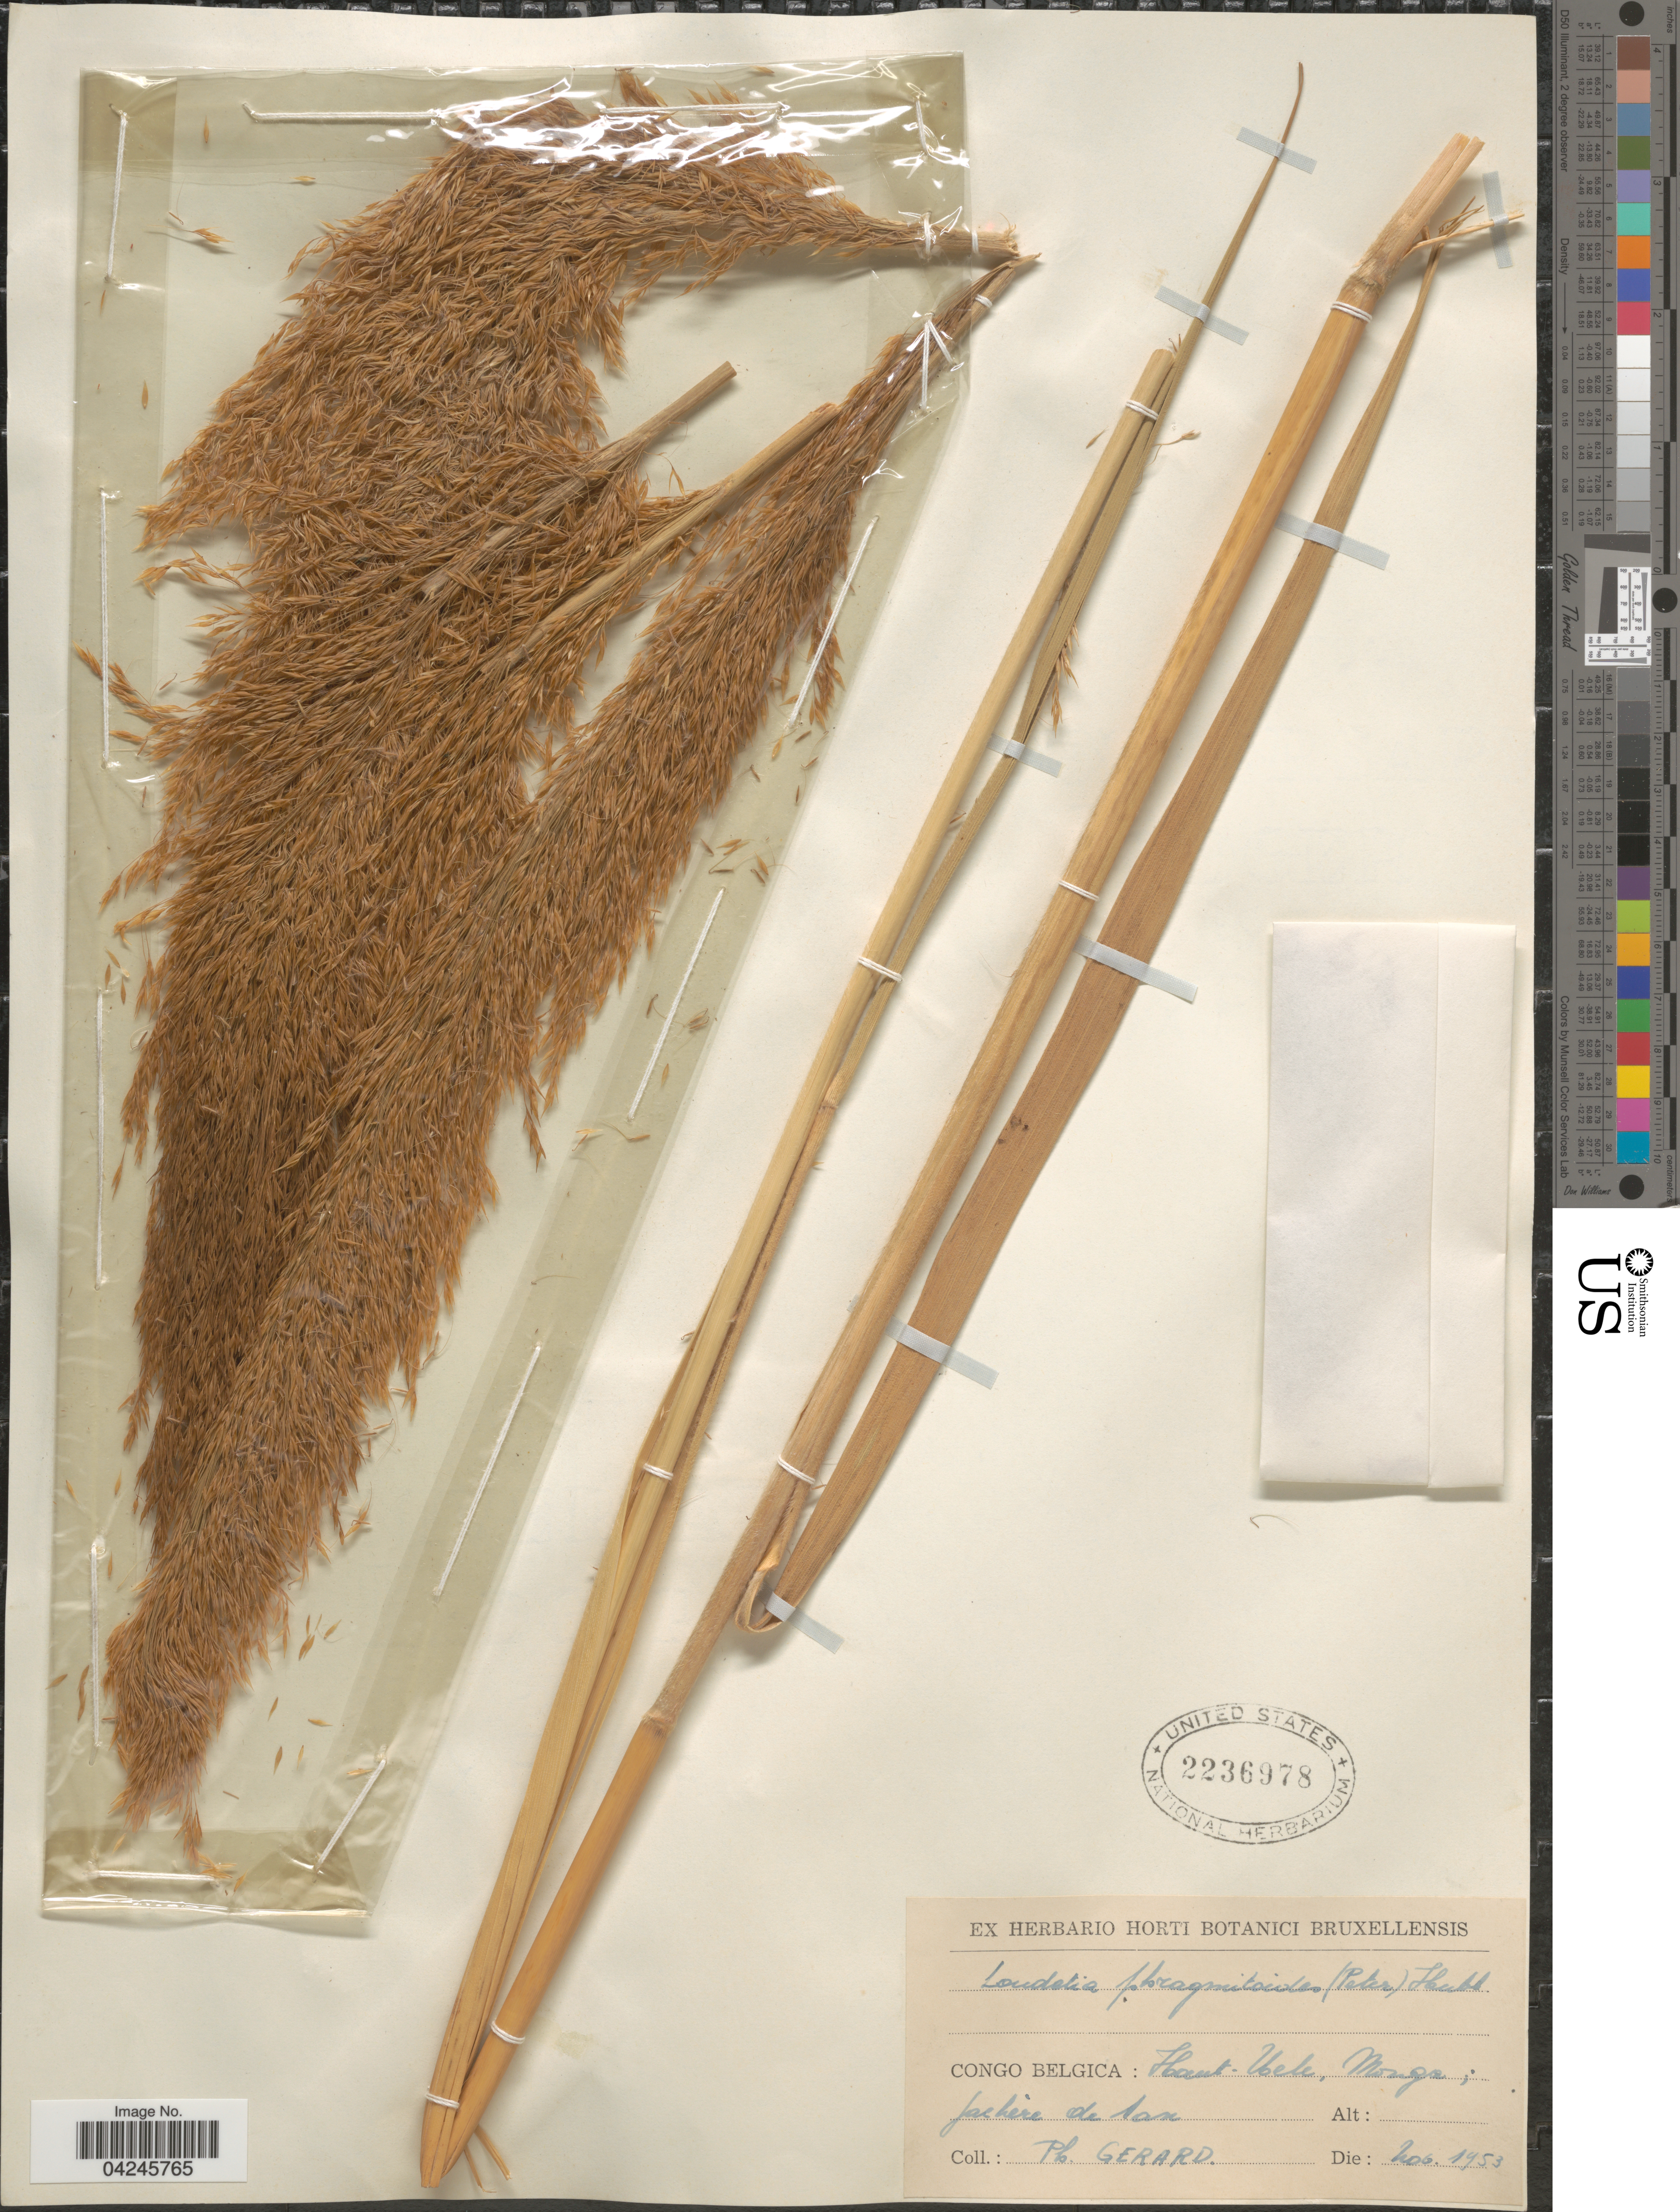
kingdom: Plantae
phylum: Tracheophyta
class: Liliopsida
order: Poales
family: Poaceae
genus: Loudetia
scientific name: Loudetia phragmitoides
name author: (Peter) C.E. Hubb.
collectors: P. Gerard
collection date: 1953-11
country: Congo, Democratic Republic of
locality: Congo Belgica: Haut-Uele, Monga; fachére de [illegible text]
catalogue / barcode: US 2236978